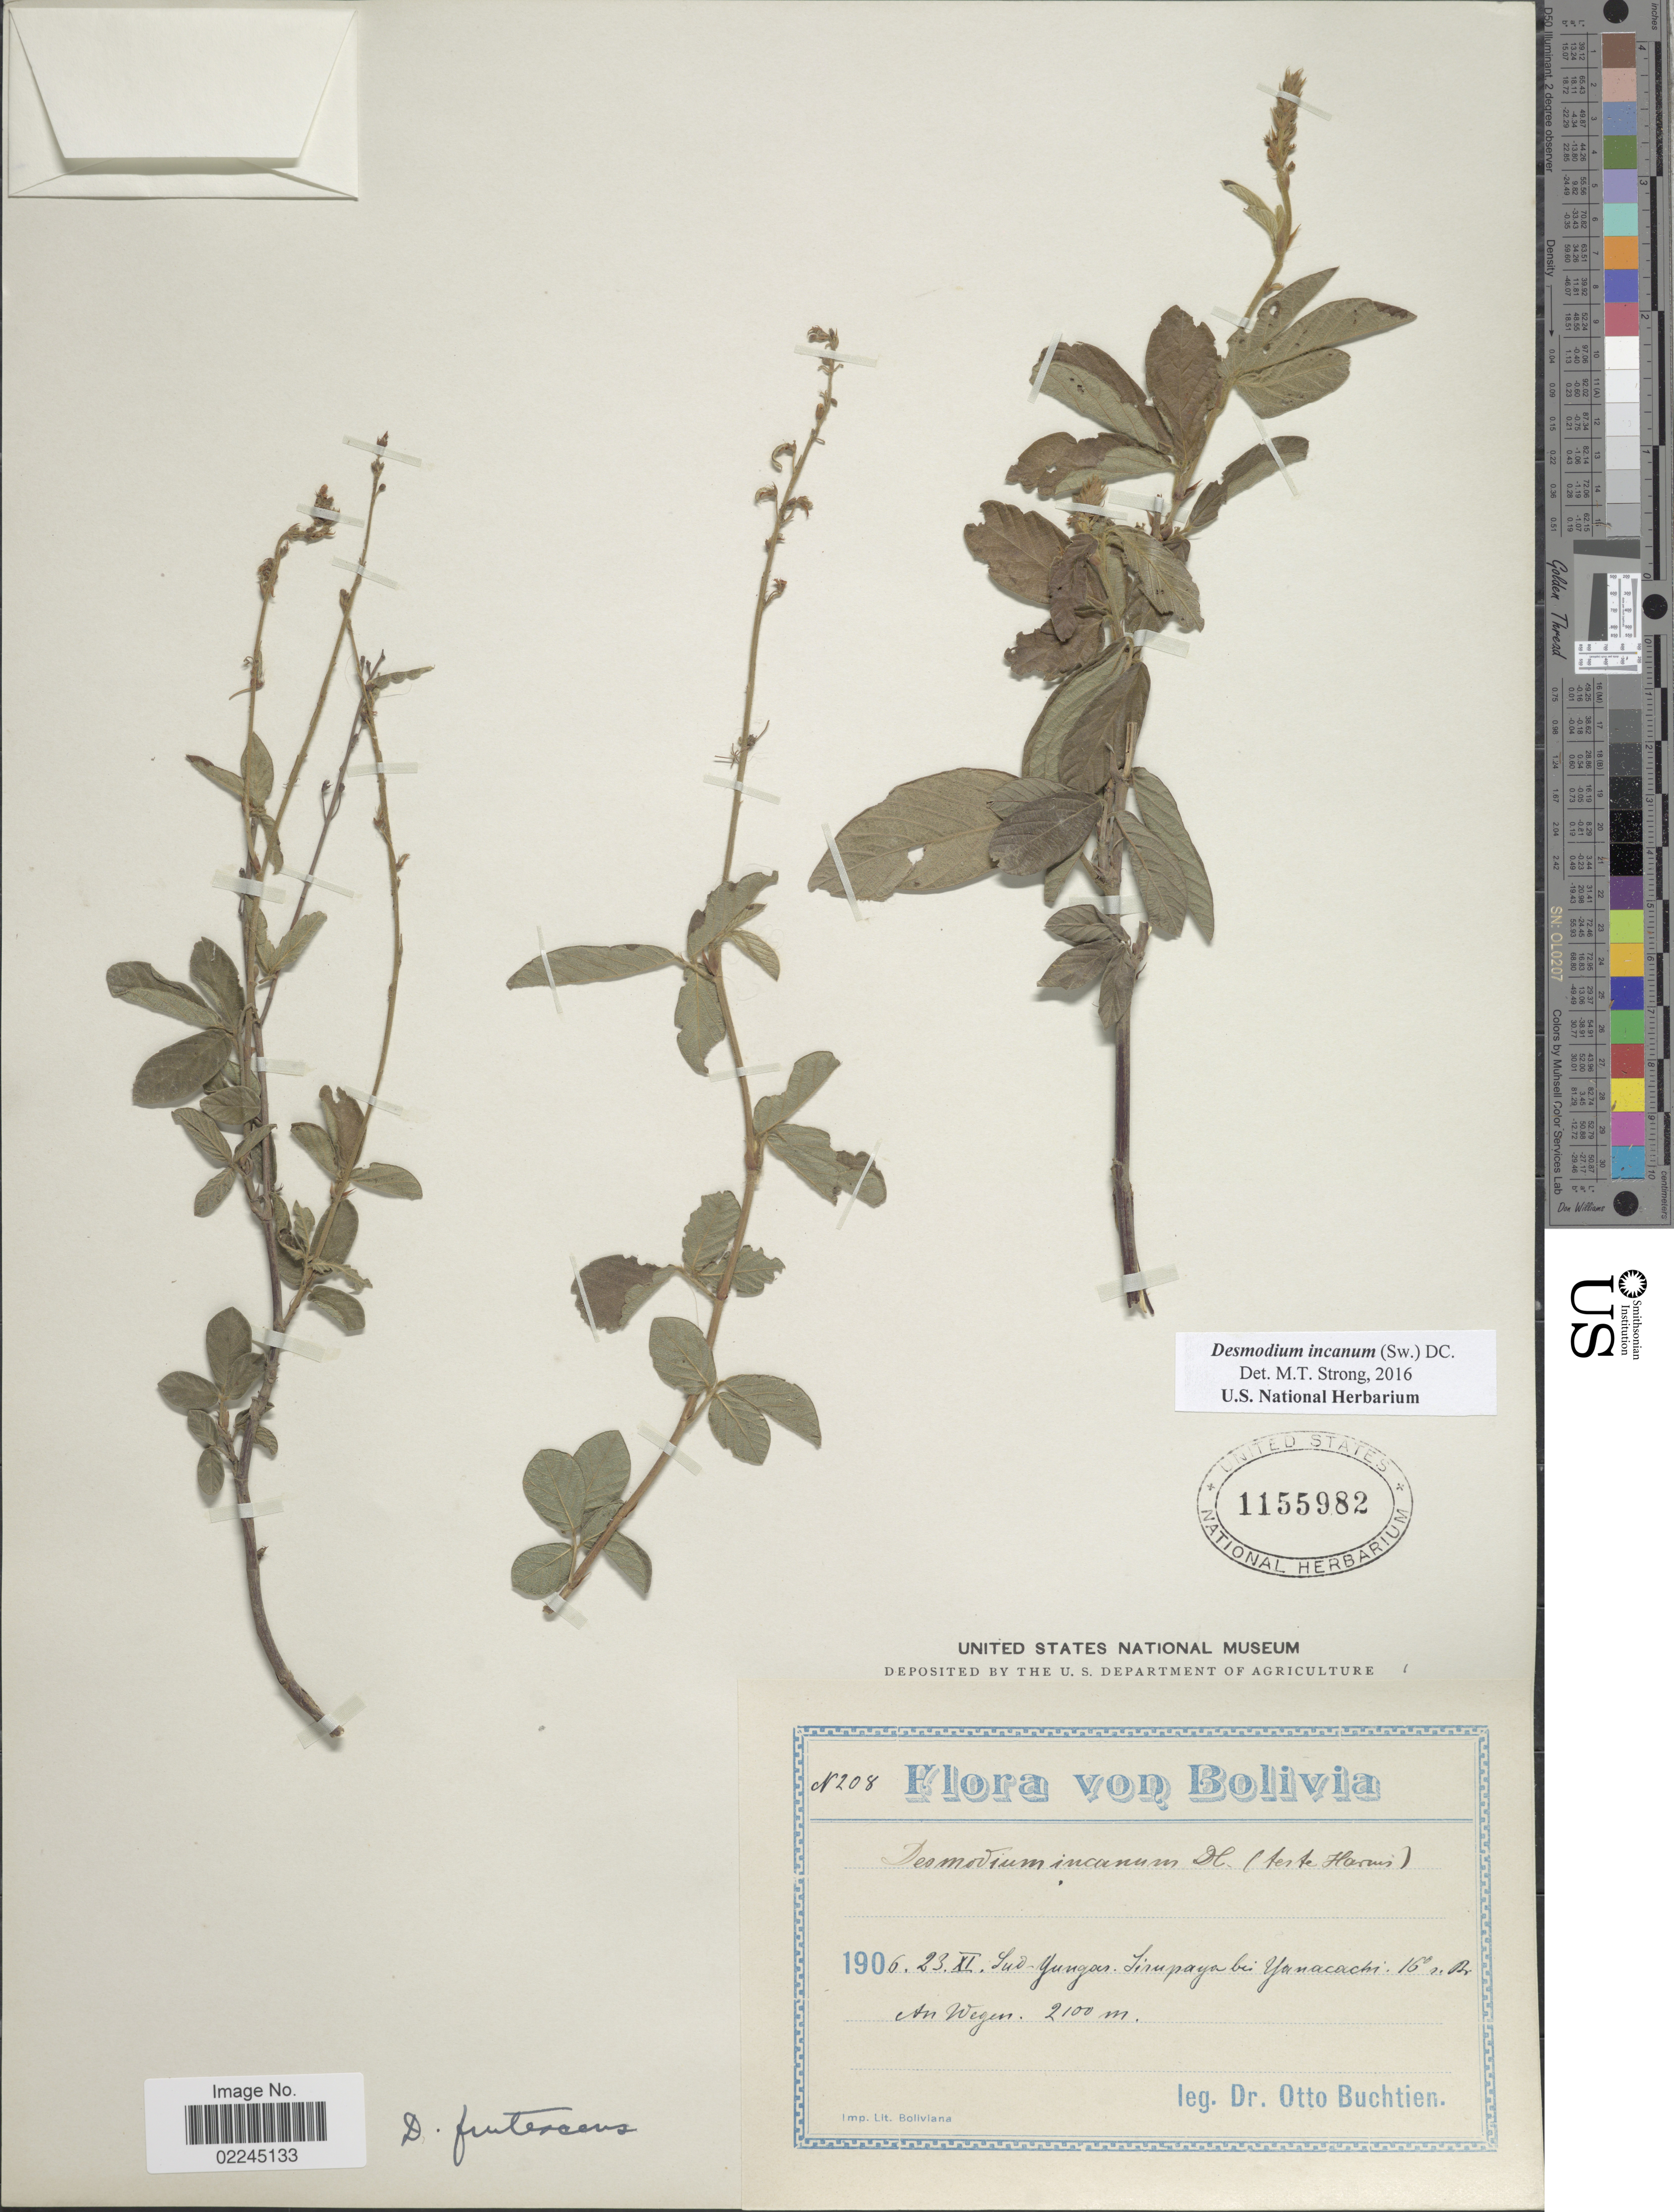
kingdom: Plantae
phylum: Tracheophyta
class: Magnoliopsida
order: Fabales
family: Fabaceae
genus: Desmodium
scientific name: Desmodium incanum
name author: (Sw.) DC.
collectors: O. Buchtien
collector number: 208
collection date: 1906-11-23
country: Bolivia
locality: Sud-Yungas. Sirapaya bei Yanacachi: 16° s. Br.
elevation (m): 2100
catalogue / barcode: US 1155982